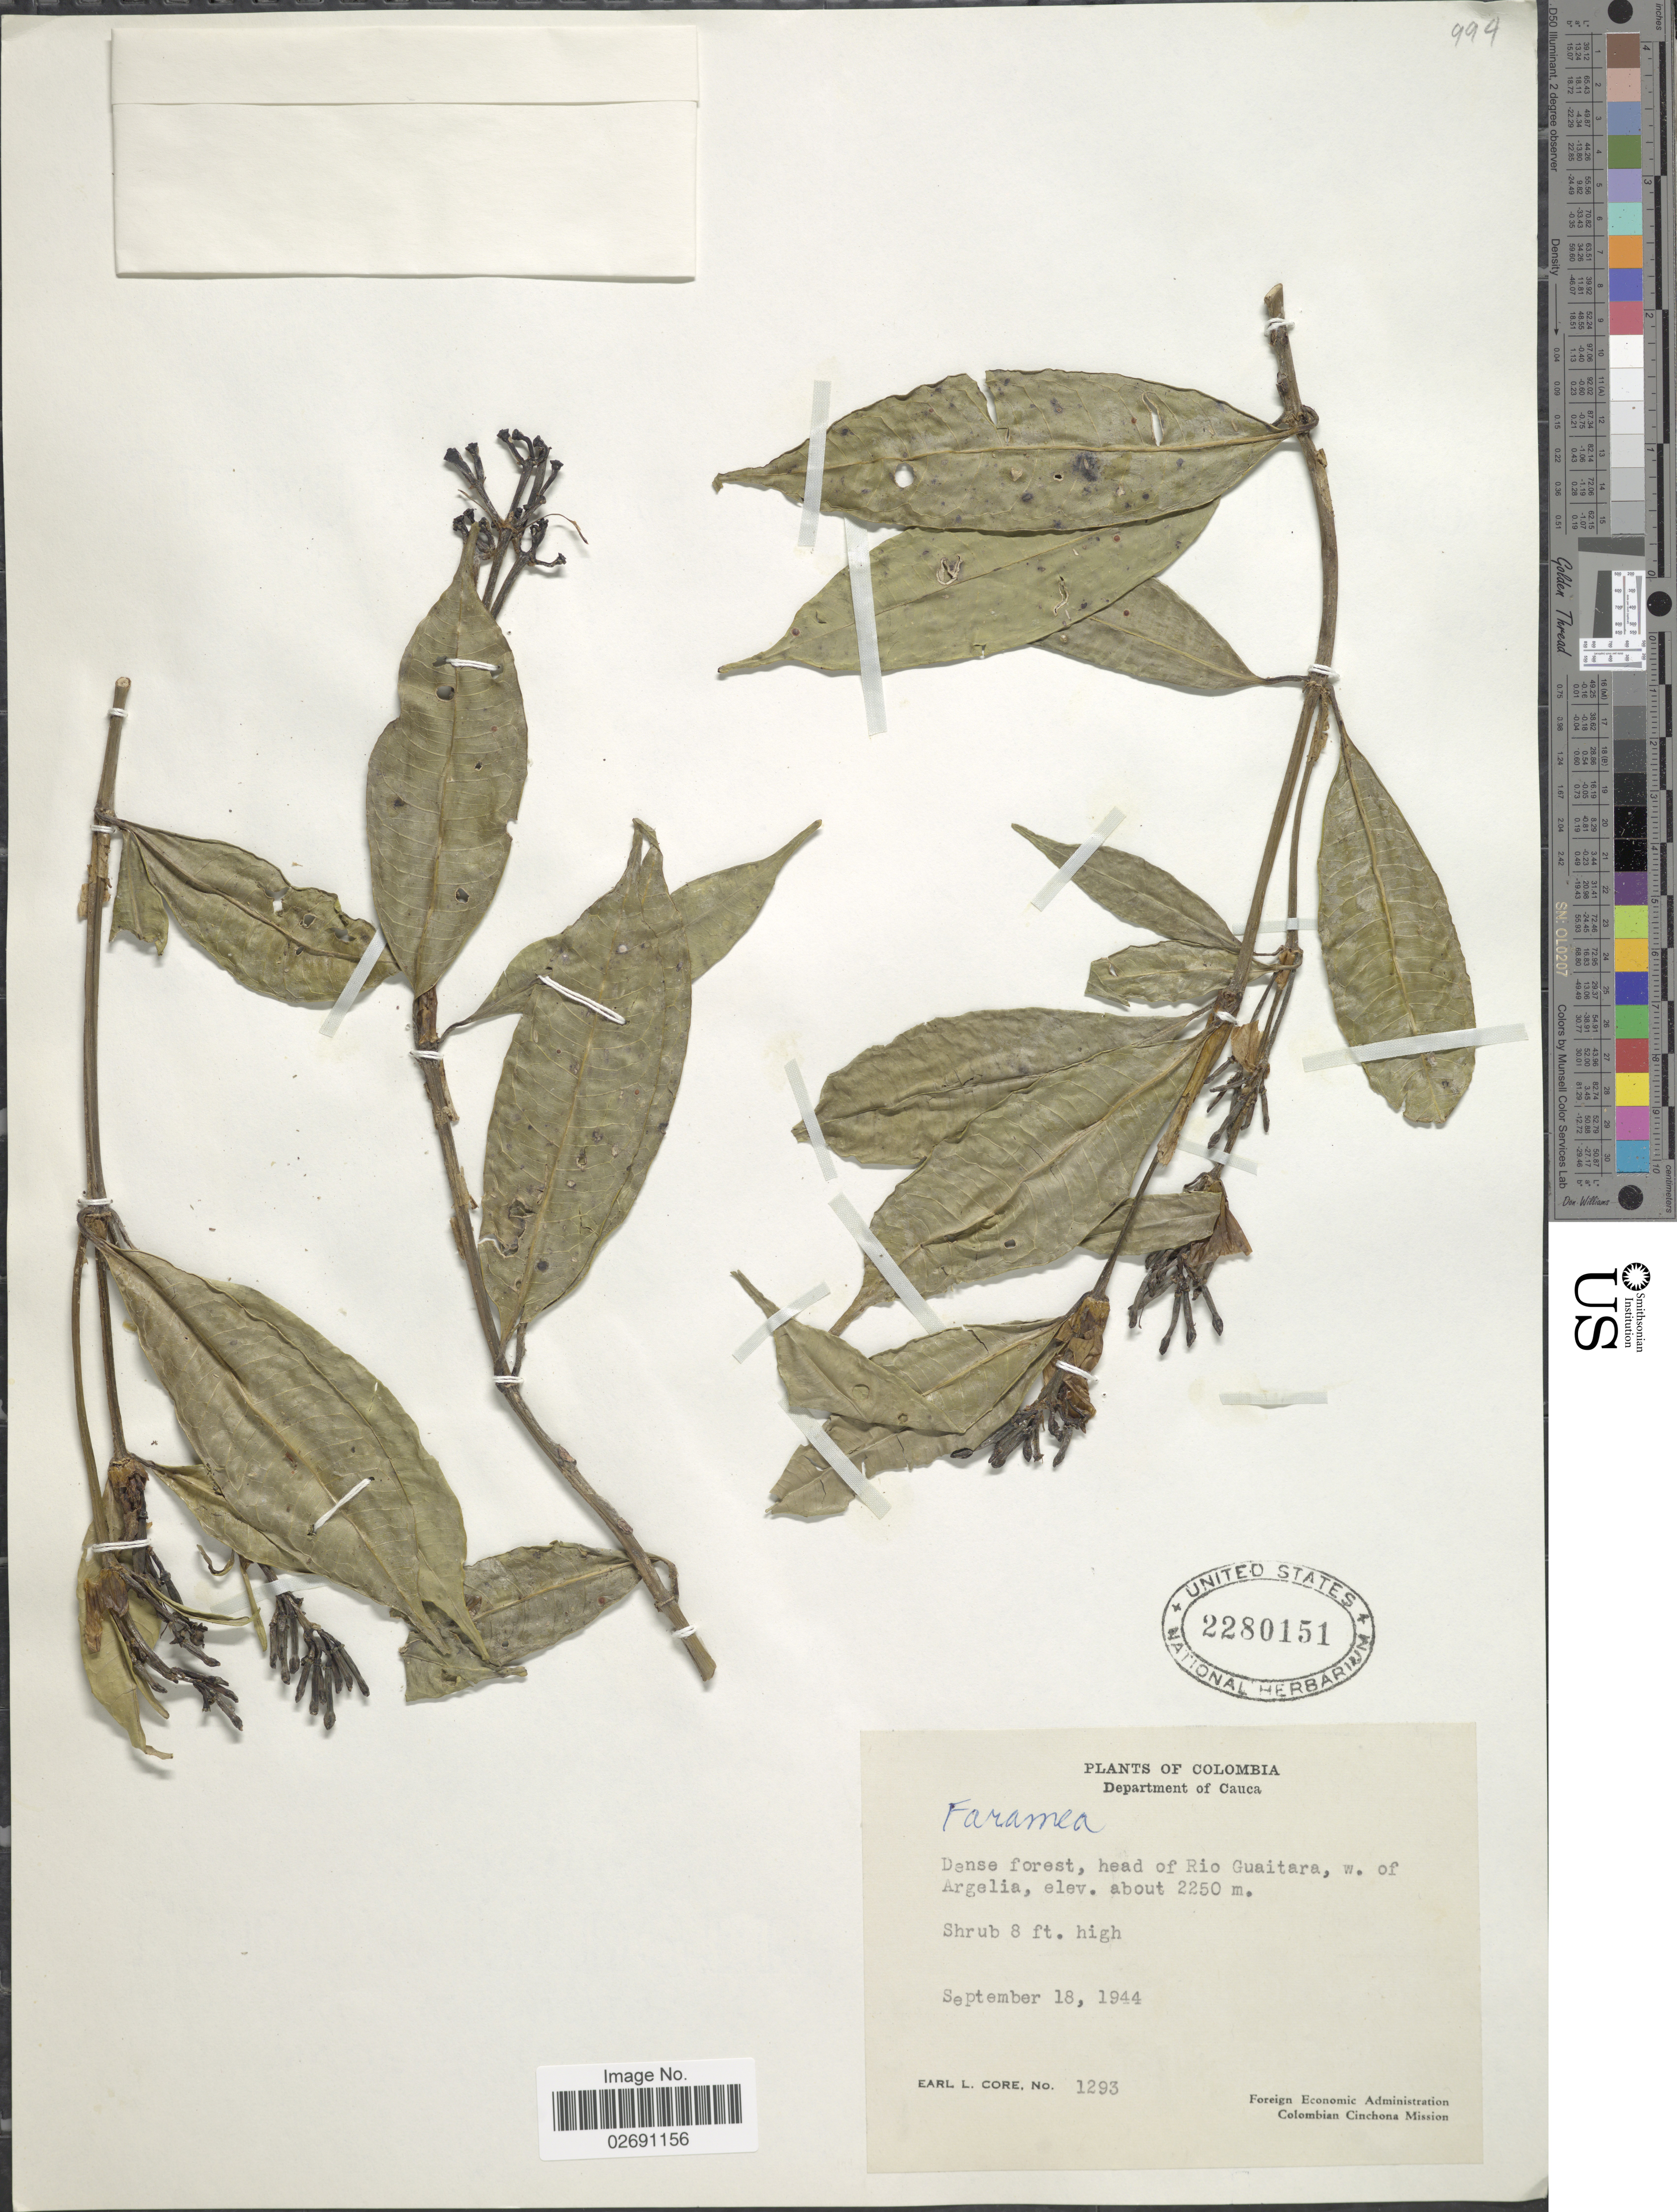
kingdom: Plantae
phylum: Tracheophyta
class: Magnoliopsida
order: Gentianales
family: Rubiaceae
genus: Faramea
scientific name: Faramea sp.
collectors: E. L. Core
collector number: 1293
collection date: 1944-09-18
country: Colombia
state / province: Cauca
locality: Dense forest, head of Rio Guaitara, w. of Argelia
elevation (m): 2250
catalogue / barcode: US 2280151